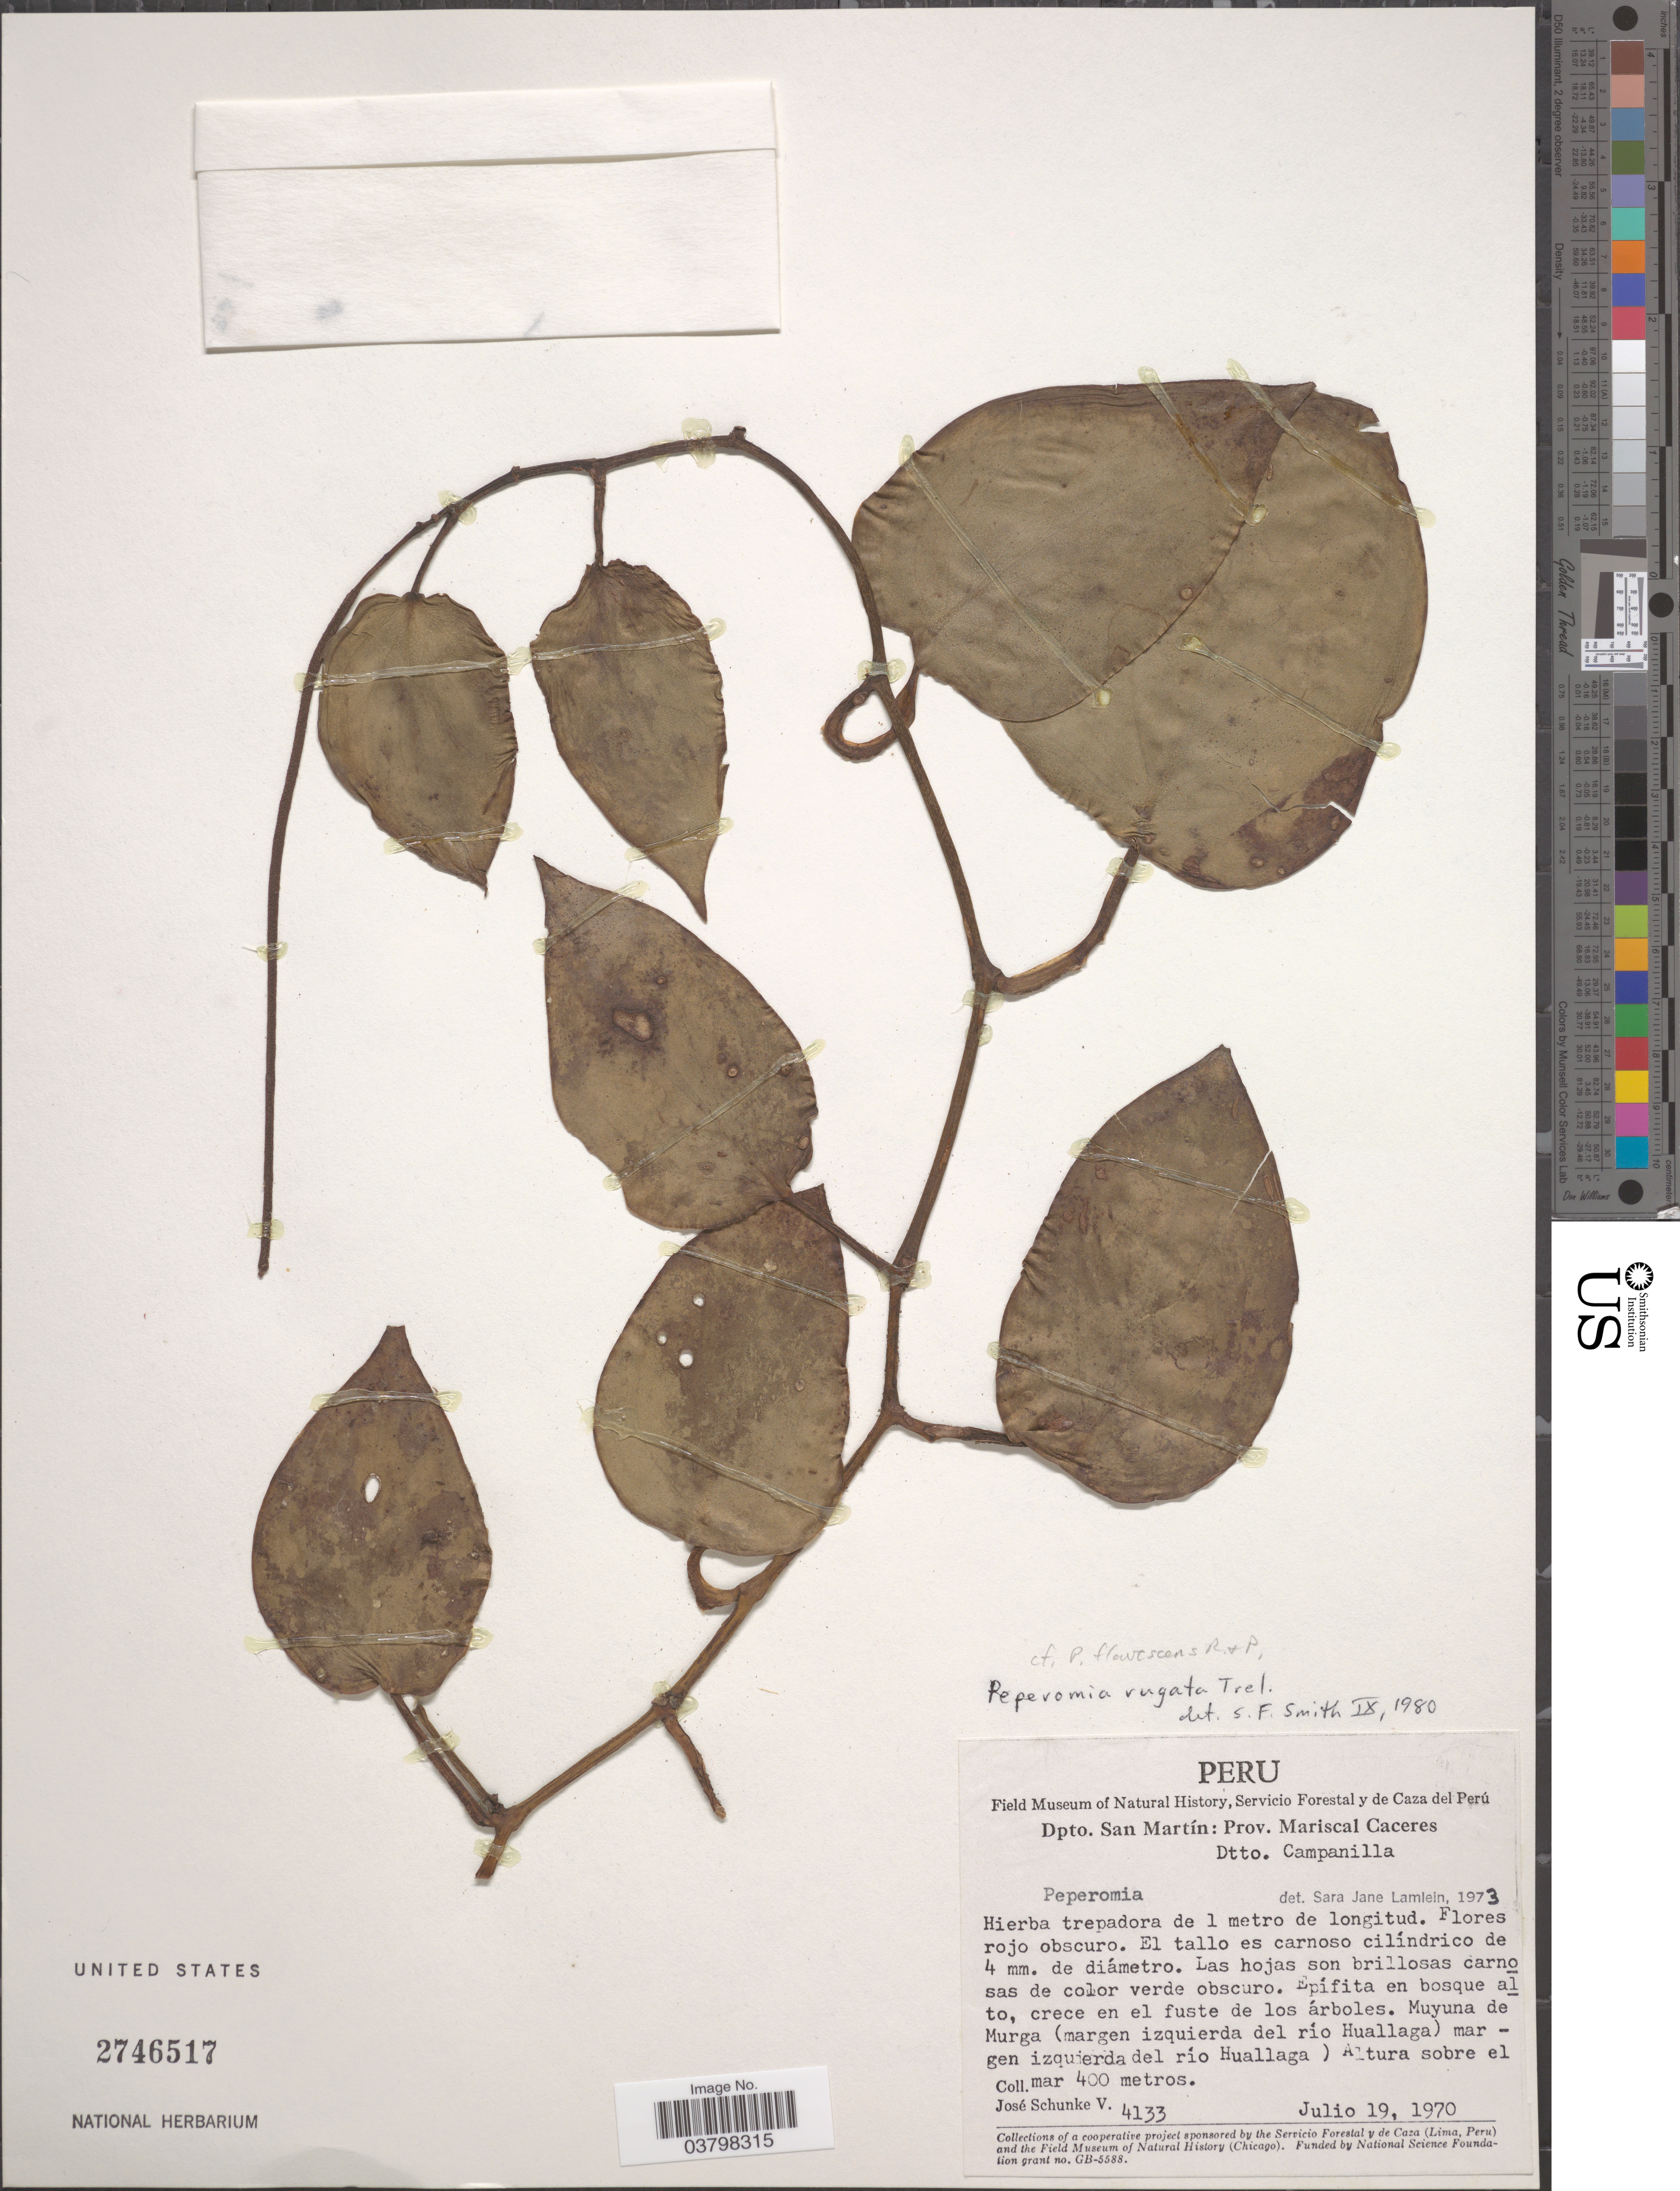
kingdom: Plantae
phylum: Tracheophyta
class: Magnoliopsida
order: Piperales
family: Piperaceae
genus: Peperomia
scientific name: Peperomia rugata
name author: Trel. in J.F. Macbr.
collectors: J. Schunke Vigo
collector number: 4133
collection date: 1970-07-19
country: Peru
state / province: San Martín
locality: Dpto. San Martín: Prov. Mariscal Caceres. Dtto. Campanilla. Muyuna de Murga (margen izquierda del río Huallaga) margen izquierda del río Huallaga).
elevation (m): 400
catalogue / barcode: US 2746517